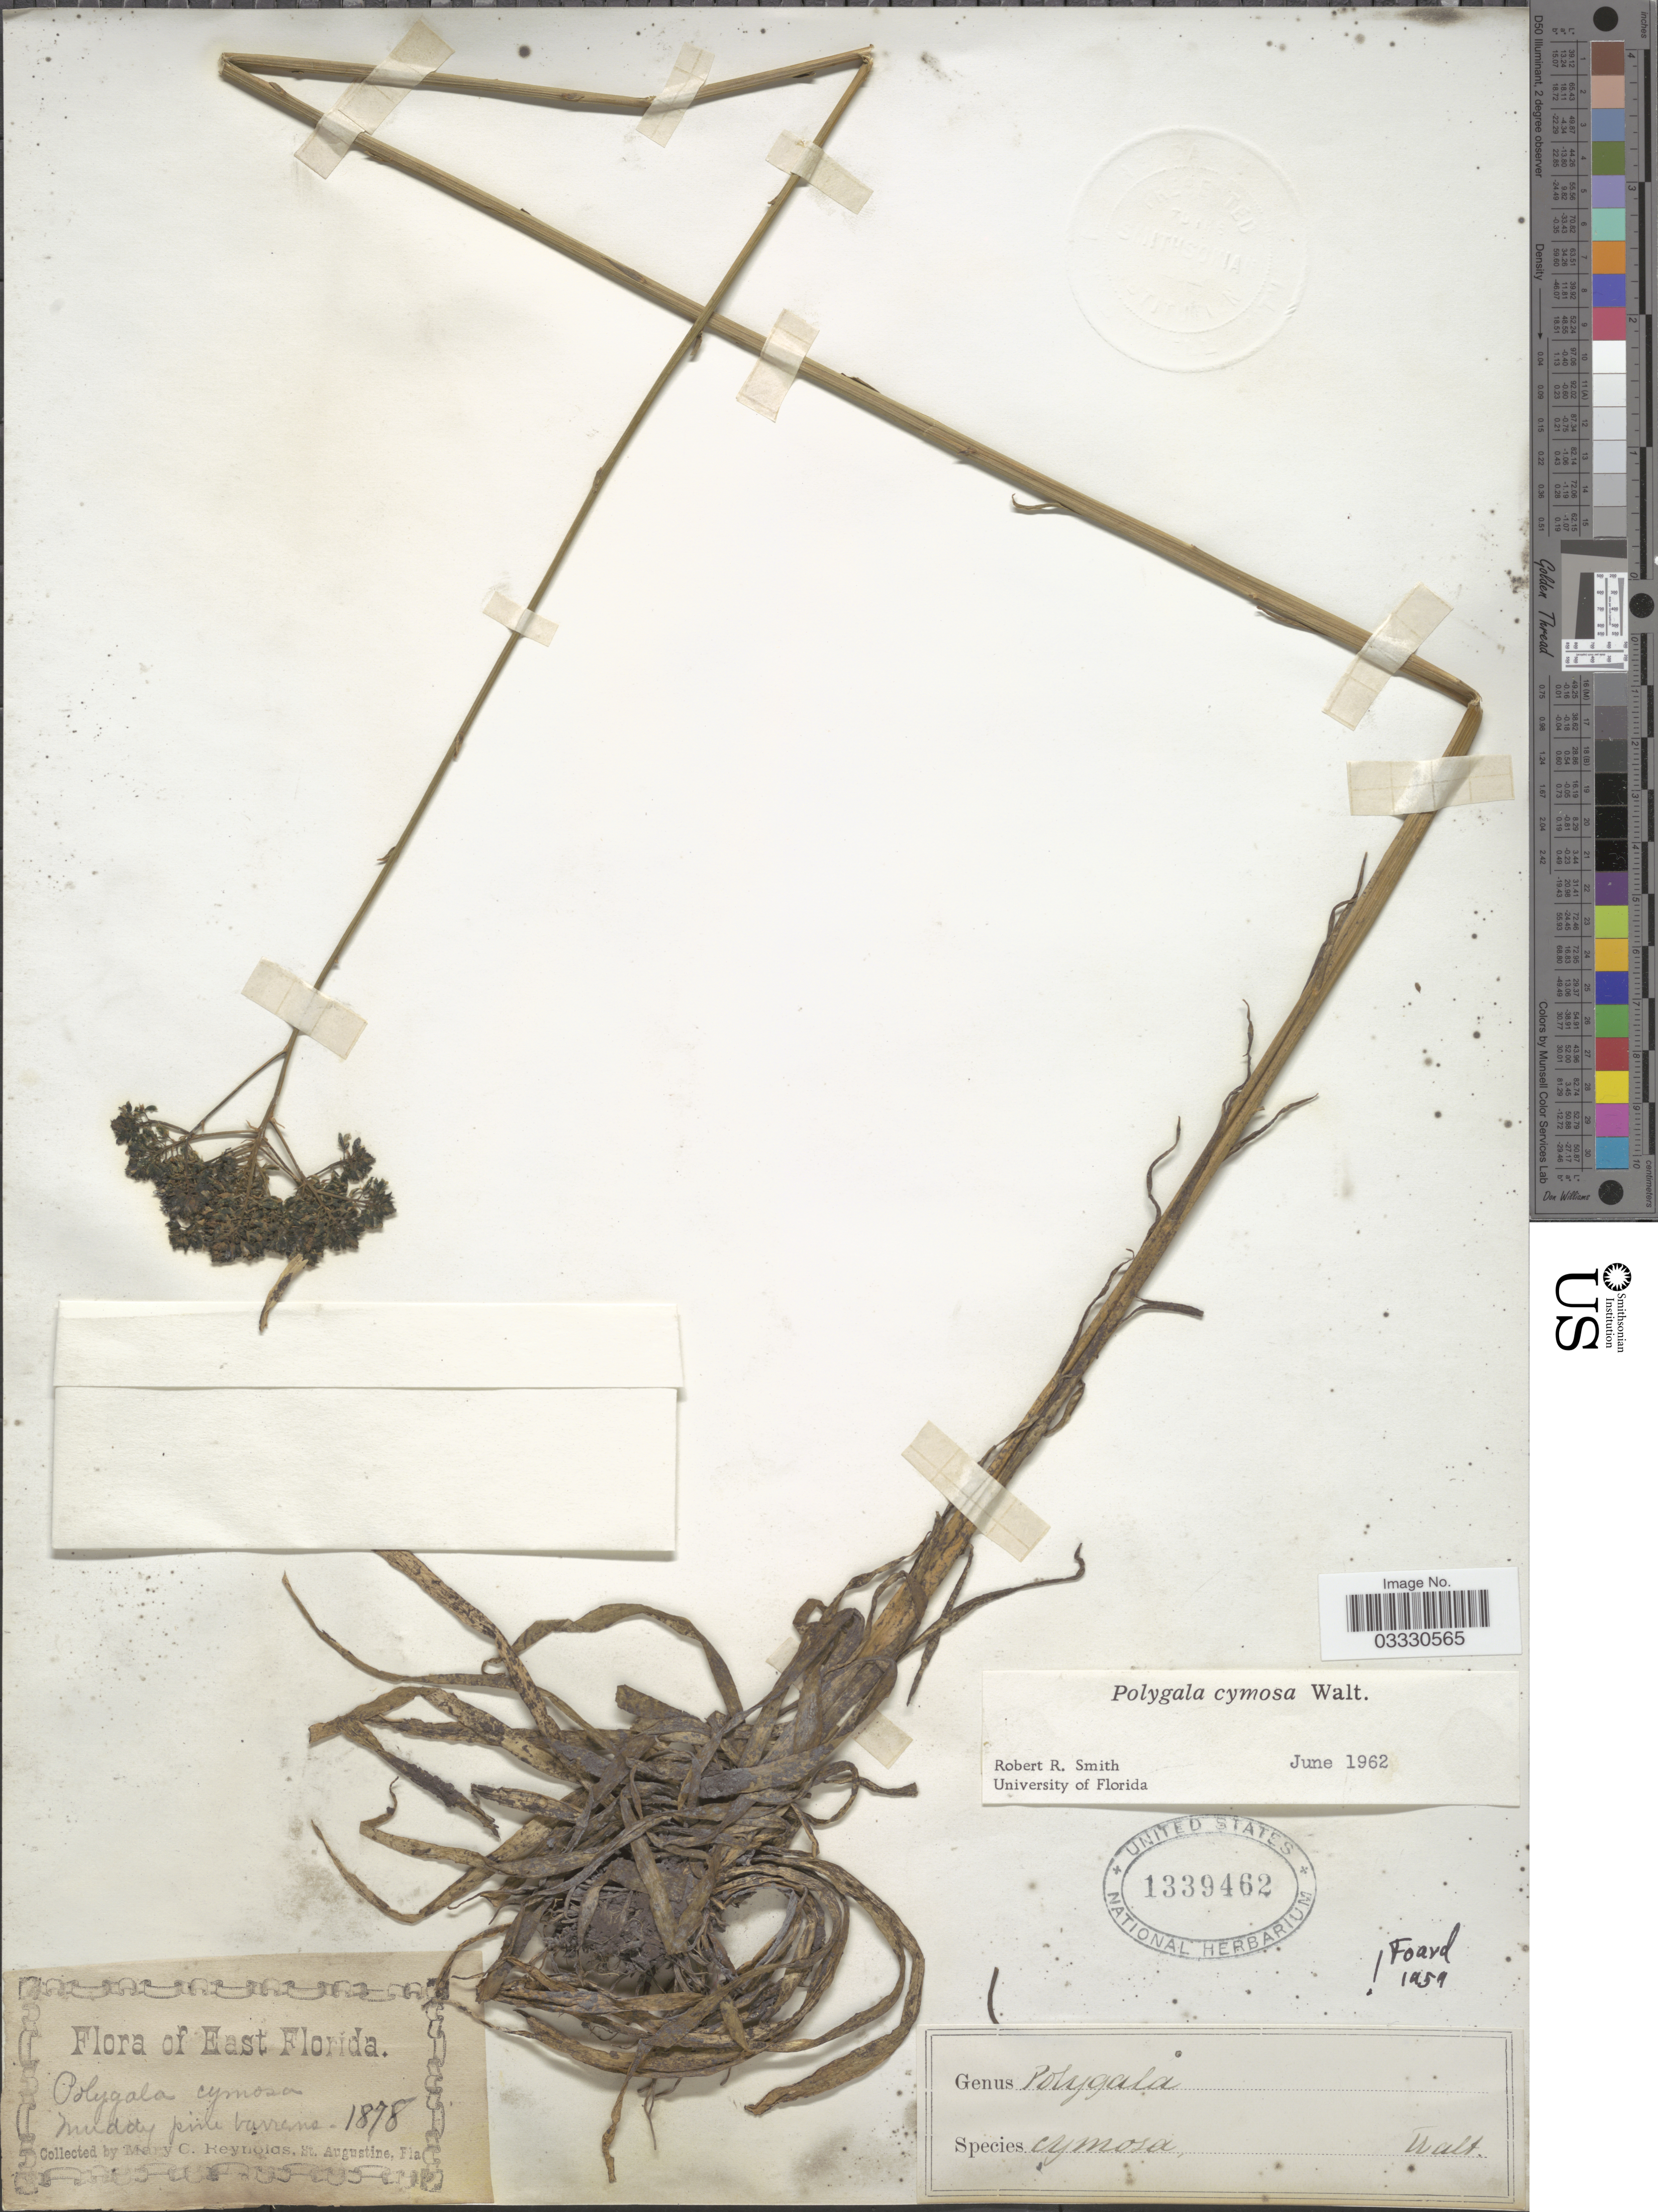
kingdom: Plantae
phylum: Tracheophyta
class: Magnoliopsida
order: Fabales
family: Polygalaceae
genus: Polygala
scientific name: Polygala cymosa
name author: Walter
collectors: M. Reynolds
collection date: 1878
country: United States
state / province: Florida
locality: St. Augustine [unsure placement] East Florida.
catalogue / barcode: US 1339462